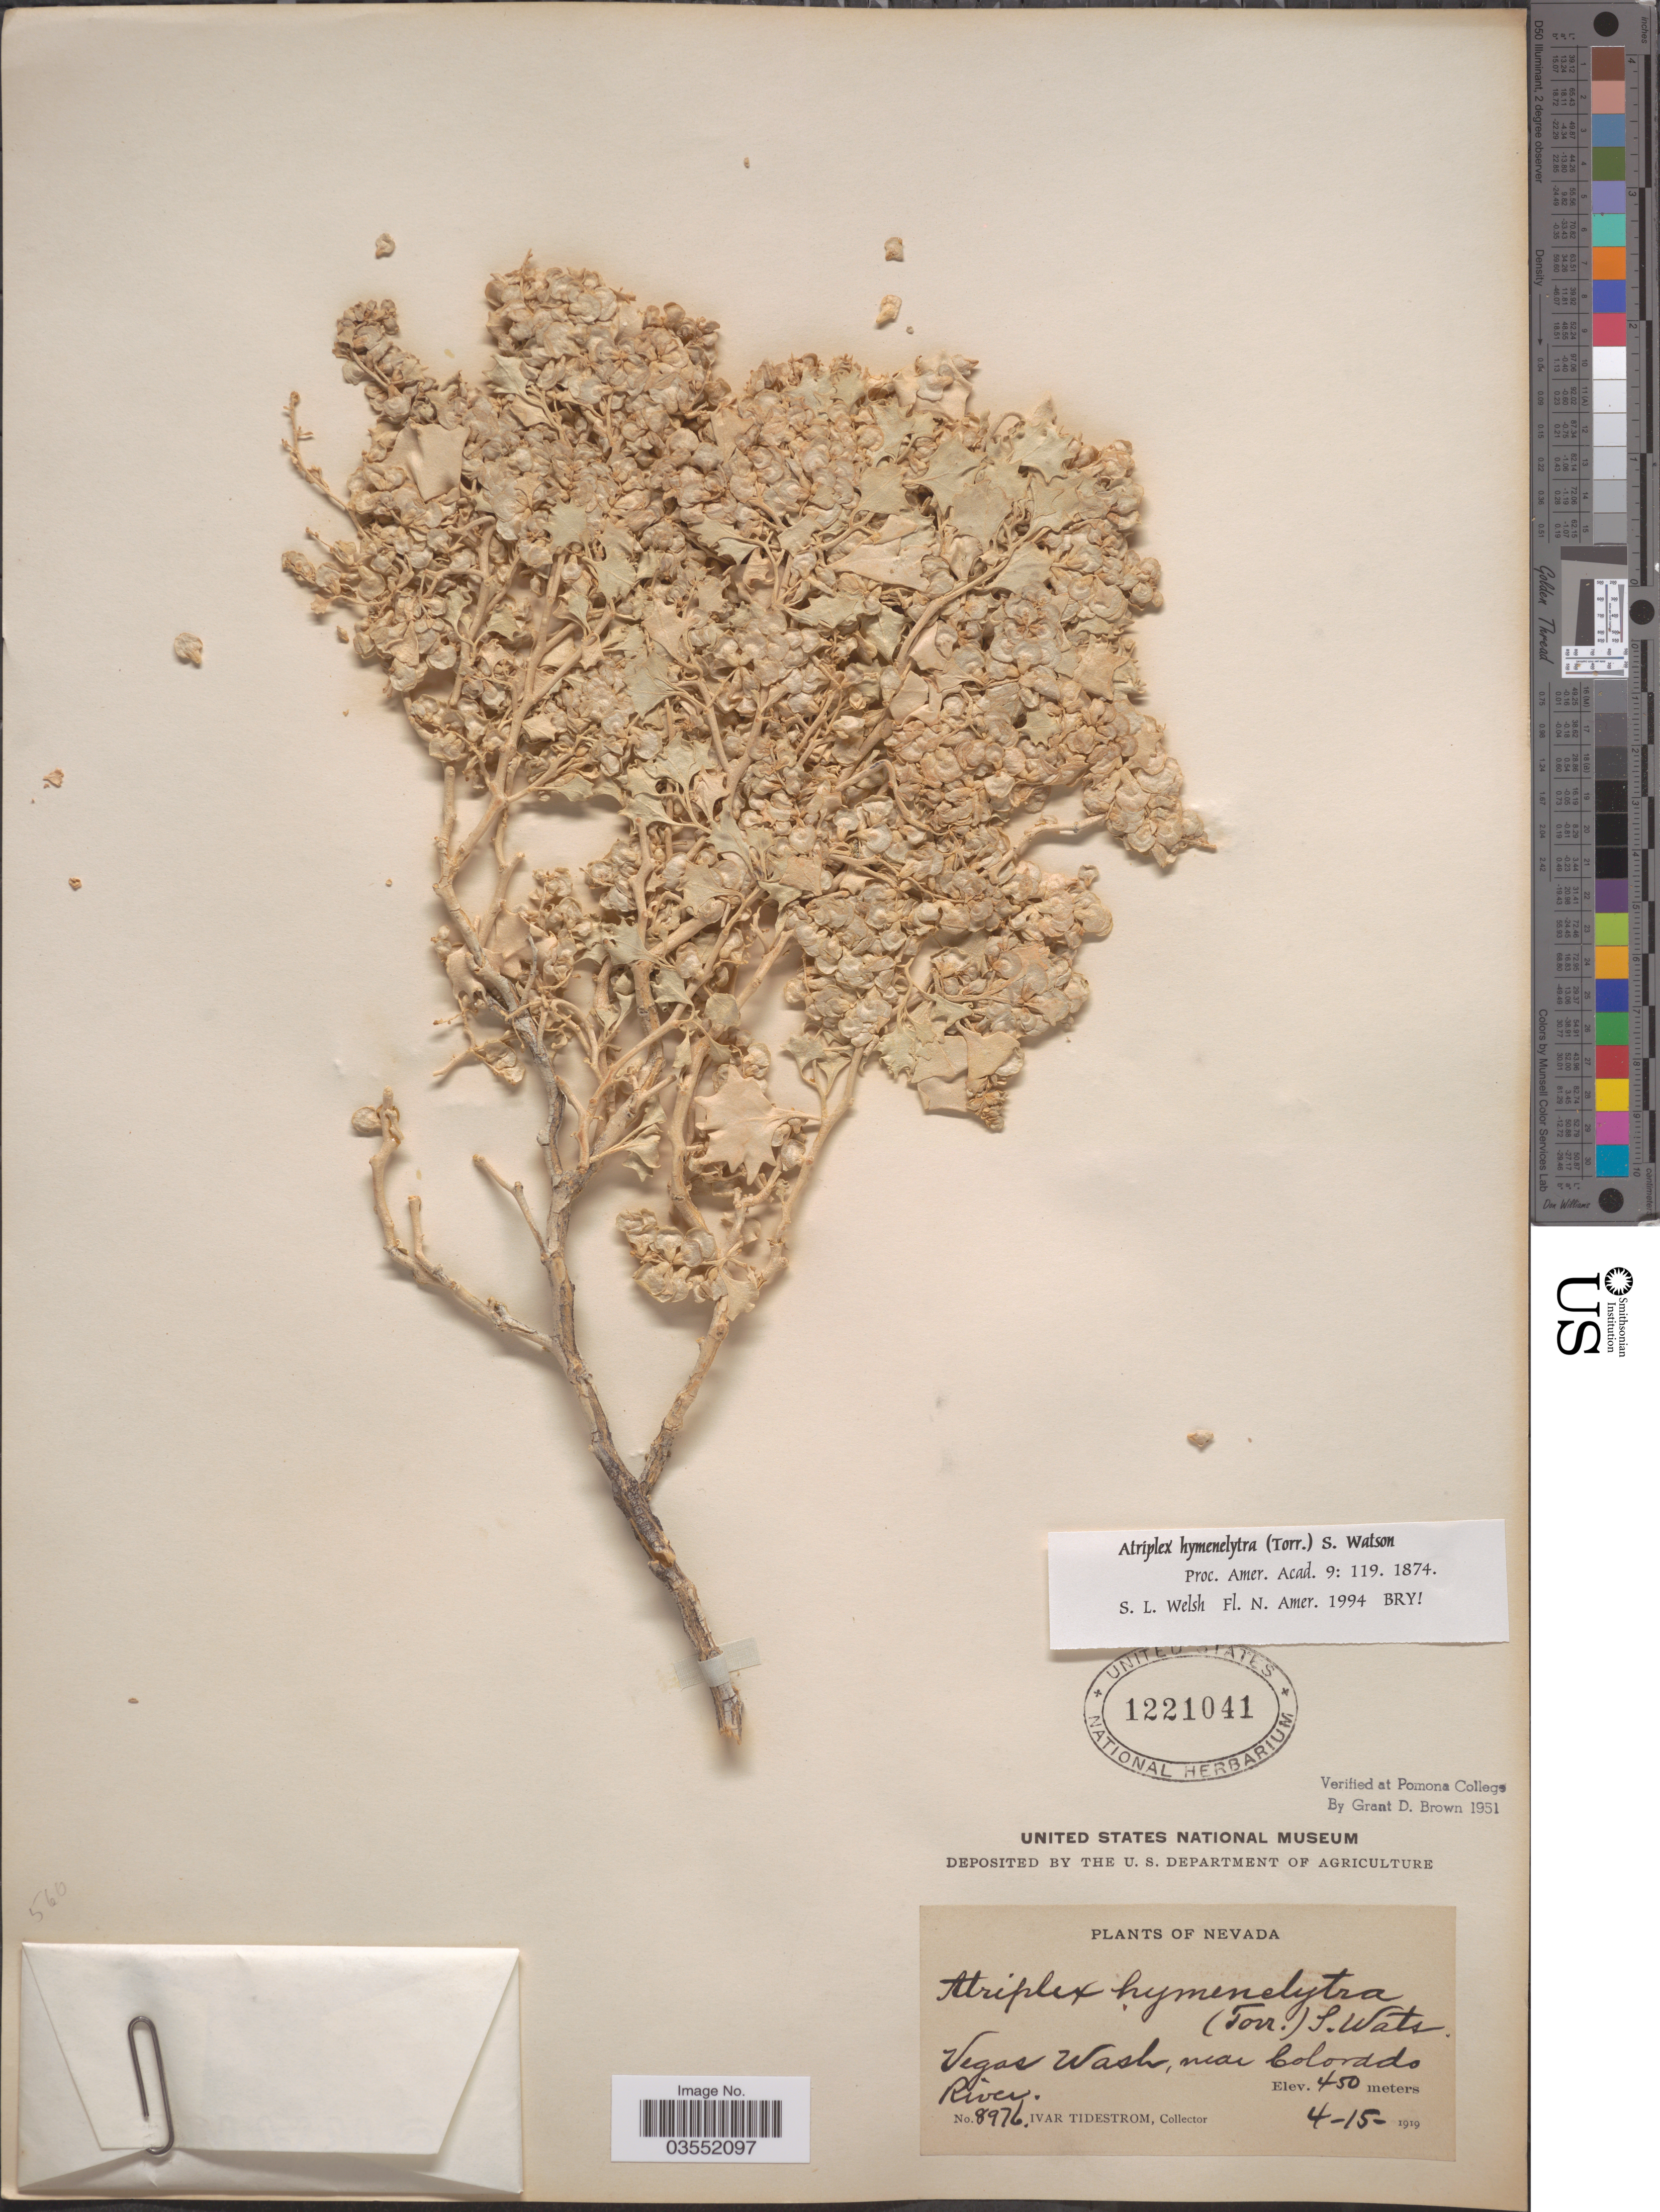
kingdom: Plantae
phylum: Tracheophyta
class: Magnoliopsida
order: Caryophyllales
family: Amaranthaceae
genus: Atriplex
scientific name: Atriplex hymenelytra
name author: (Torr.) S. Watson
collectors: I. F. Tidestrom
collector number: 8976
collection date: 1919-04-15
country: United States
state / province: Nevada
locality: Vegas Wash, near Colorado River.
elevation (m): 450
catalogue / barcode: US 1221041